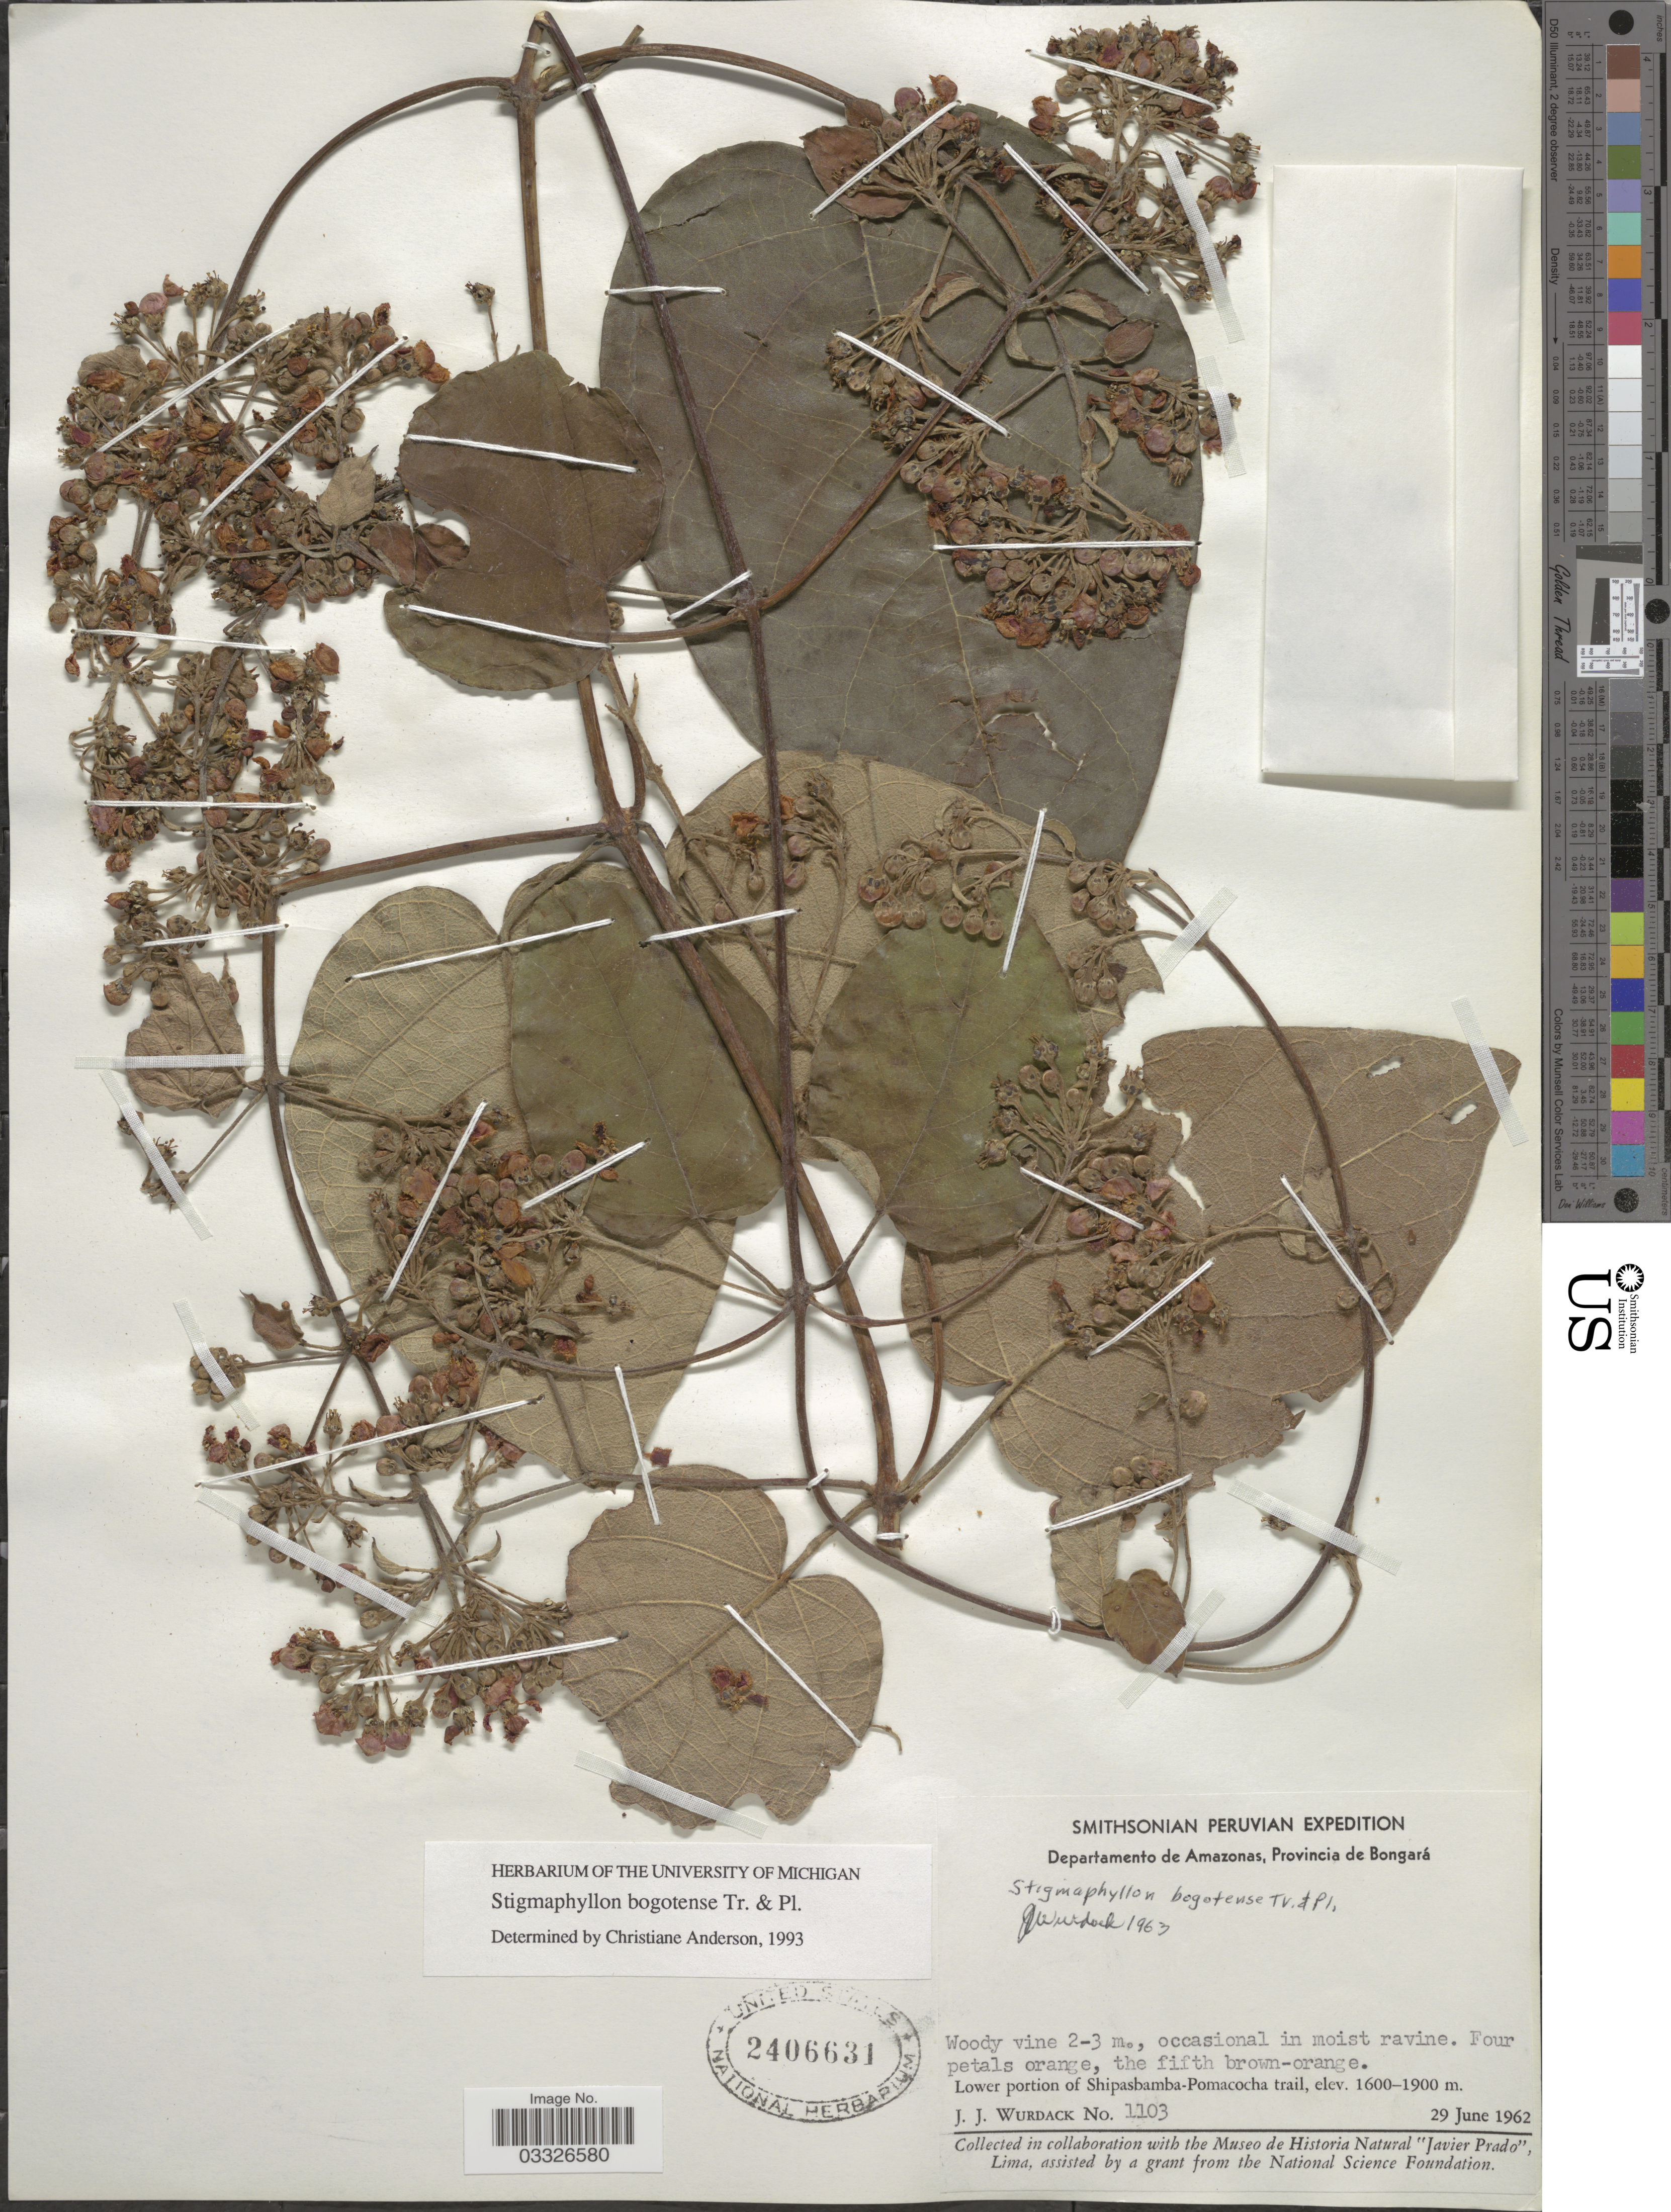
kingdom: Plantae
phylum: Tracheophyta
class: Magnoliopsida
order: Malpighiales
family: Malpighiaceae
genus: Stigmaphyllon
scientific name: Stigmaphyllon bogotense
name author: Triana & Planch.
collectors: J. J. Wurdack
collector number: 1103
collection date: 1962-06-29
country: Peru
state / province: Junín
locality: Departamento Amazonas, Provincia de Bongará. Lower portion of Shipasbamba-Pomacocha trail.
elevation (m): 1600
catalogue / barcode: US 2406631